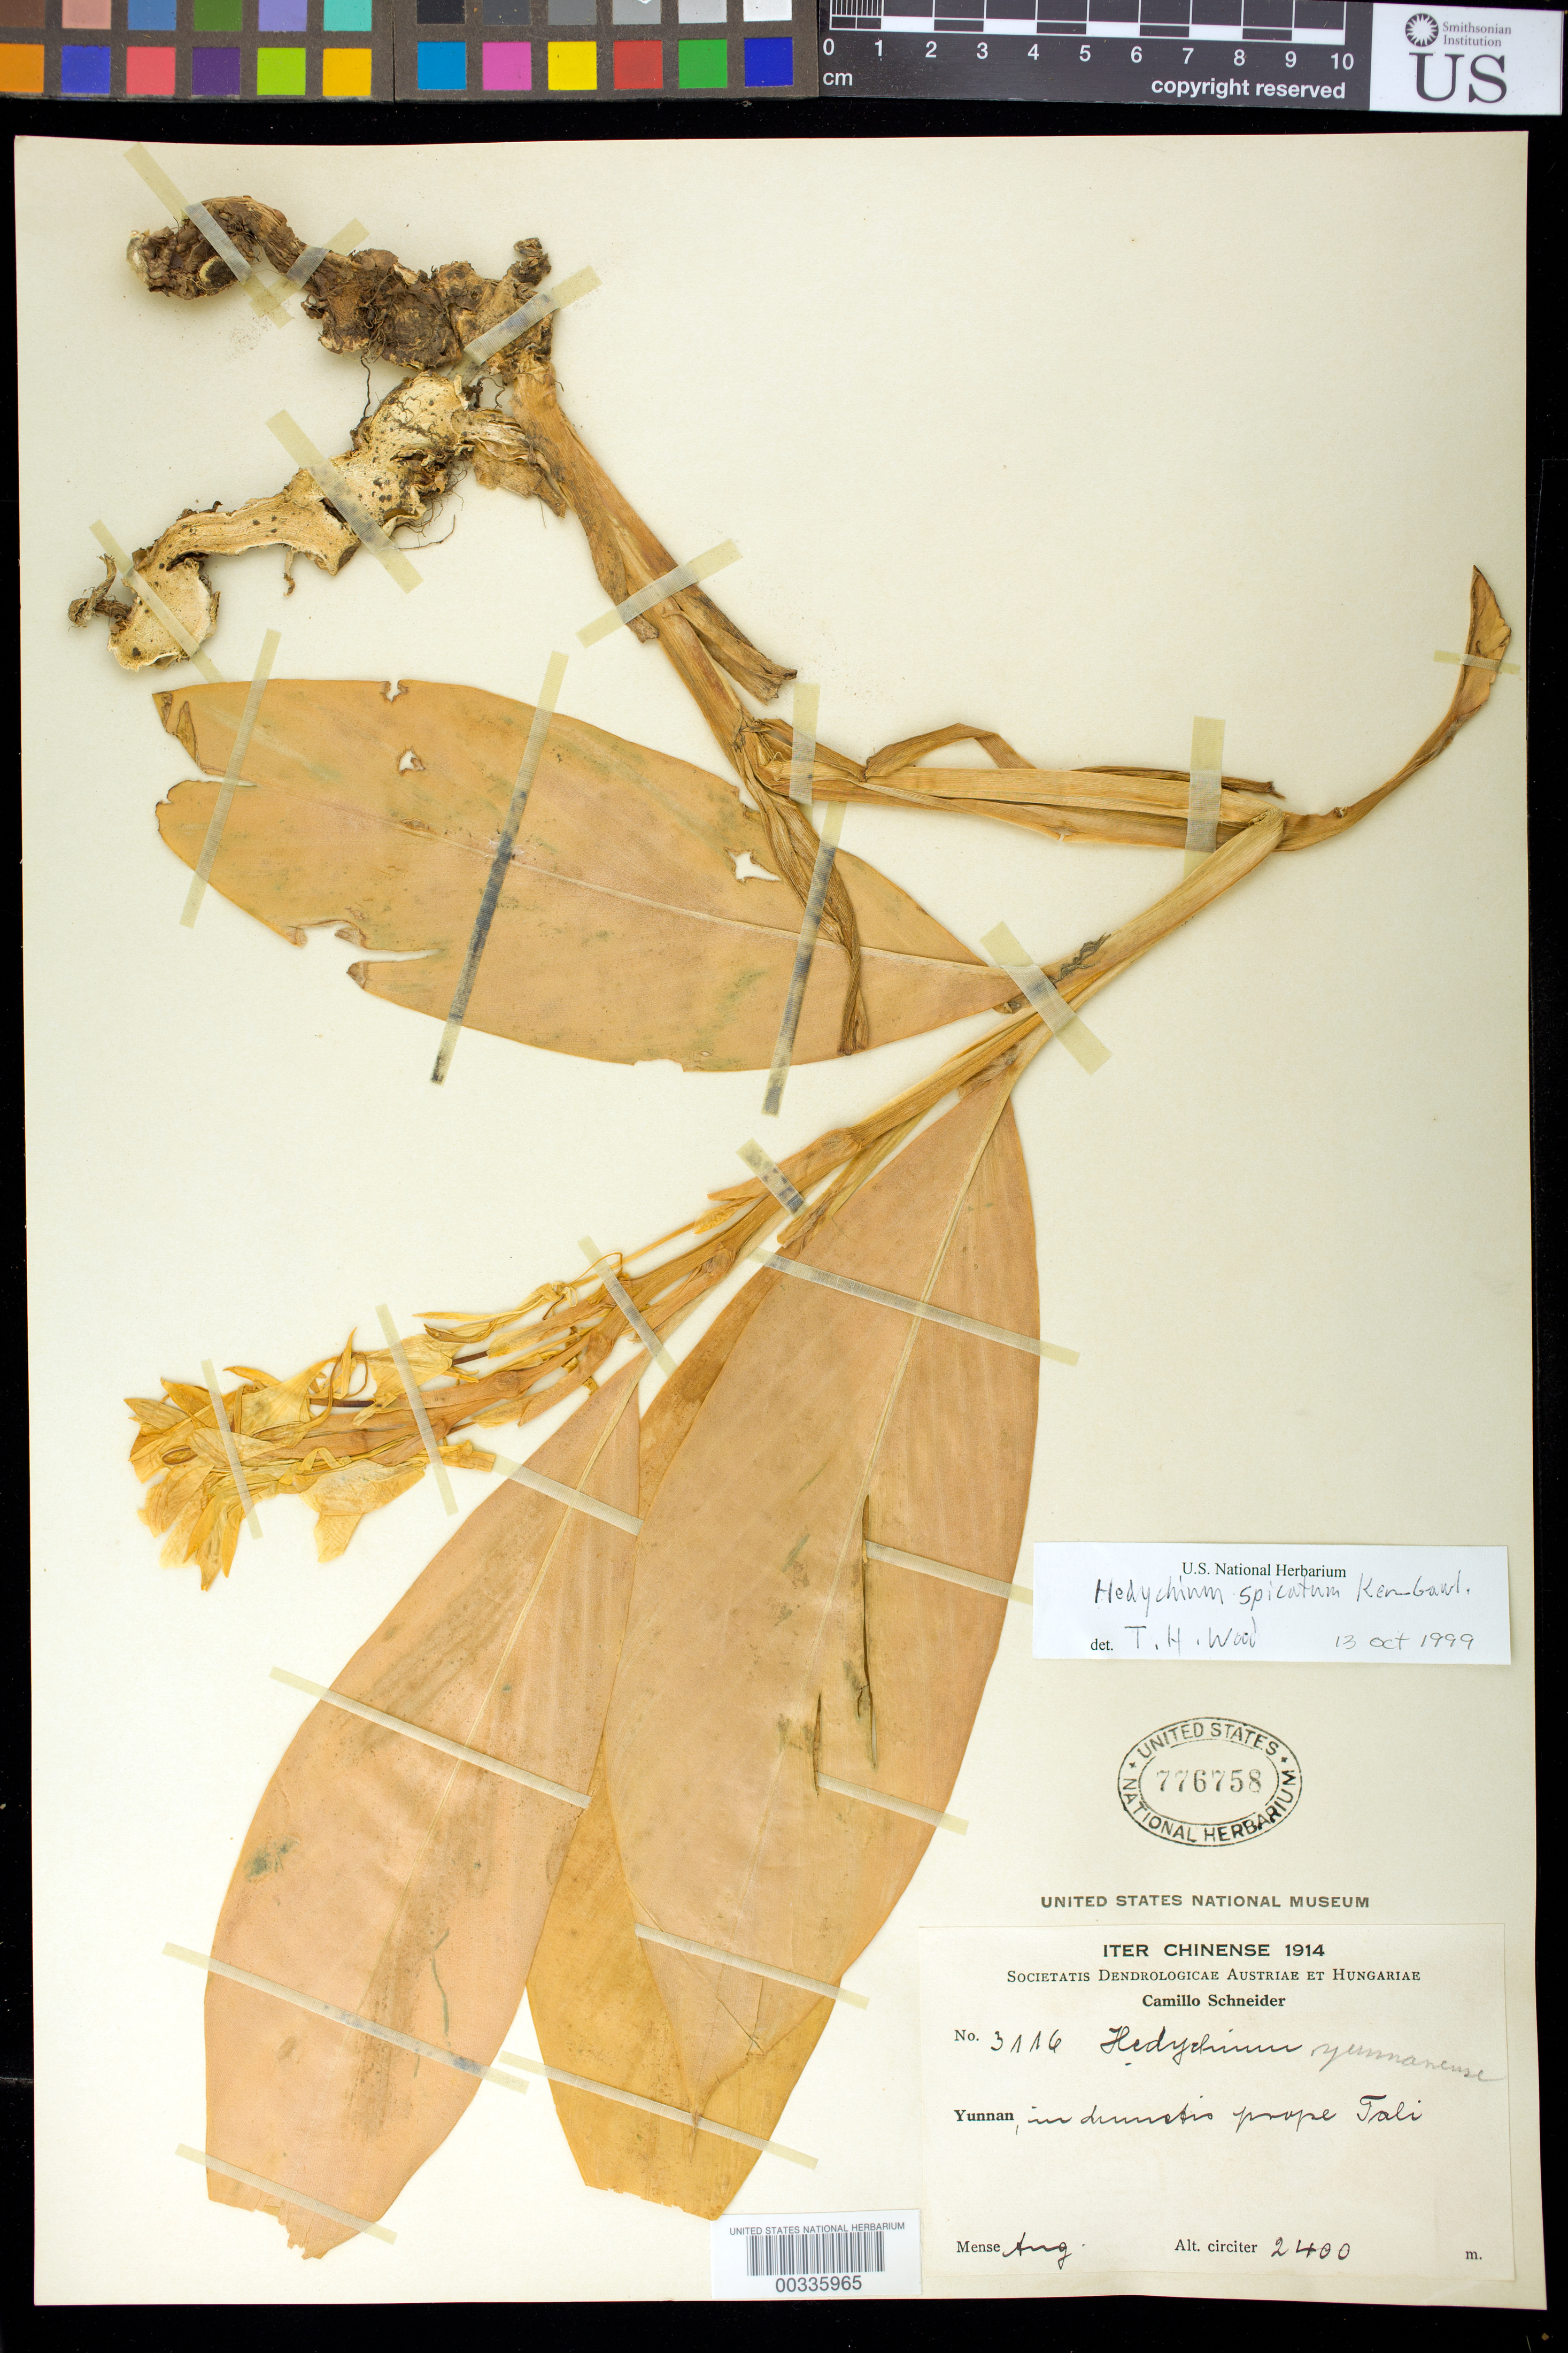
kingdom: Plantae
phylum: Tracheophyta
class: Liliopsida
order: Zingiberales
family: Zingiberaceae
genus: Hedychium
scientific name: Hedychium spicatum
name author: Buch.-Ham. ex Sm.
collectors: C. K. Schneider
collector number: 3116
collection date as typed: Aug 1914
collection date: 1914-08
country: China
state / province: Yunnan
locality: In dinustis prope tali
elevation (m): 2400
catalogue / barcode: US 776758